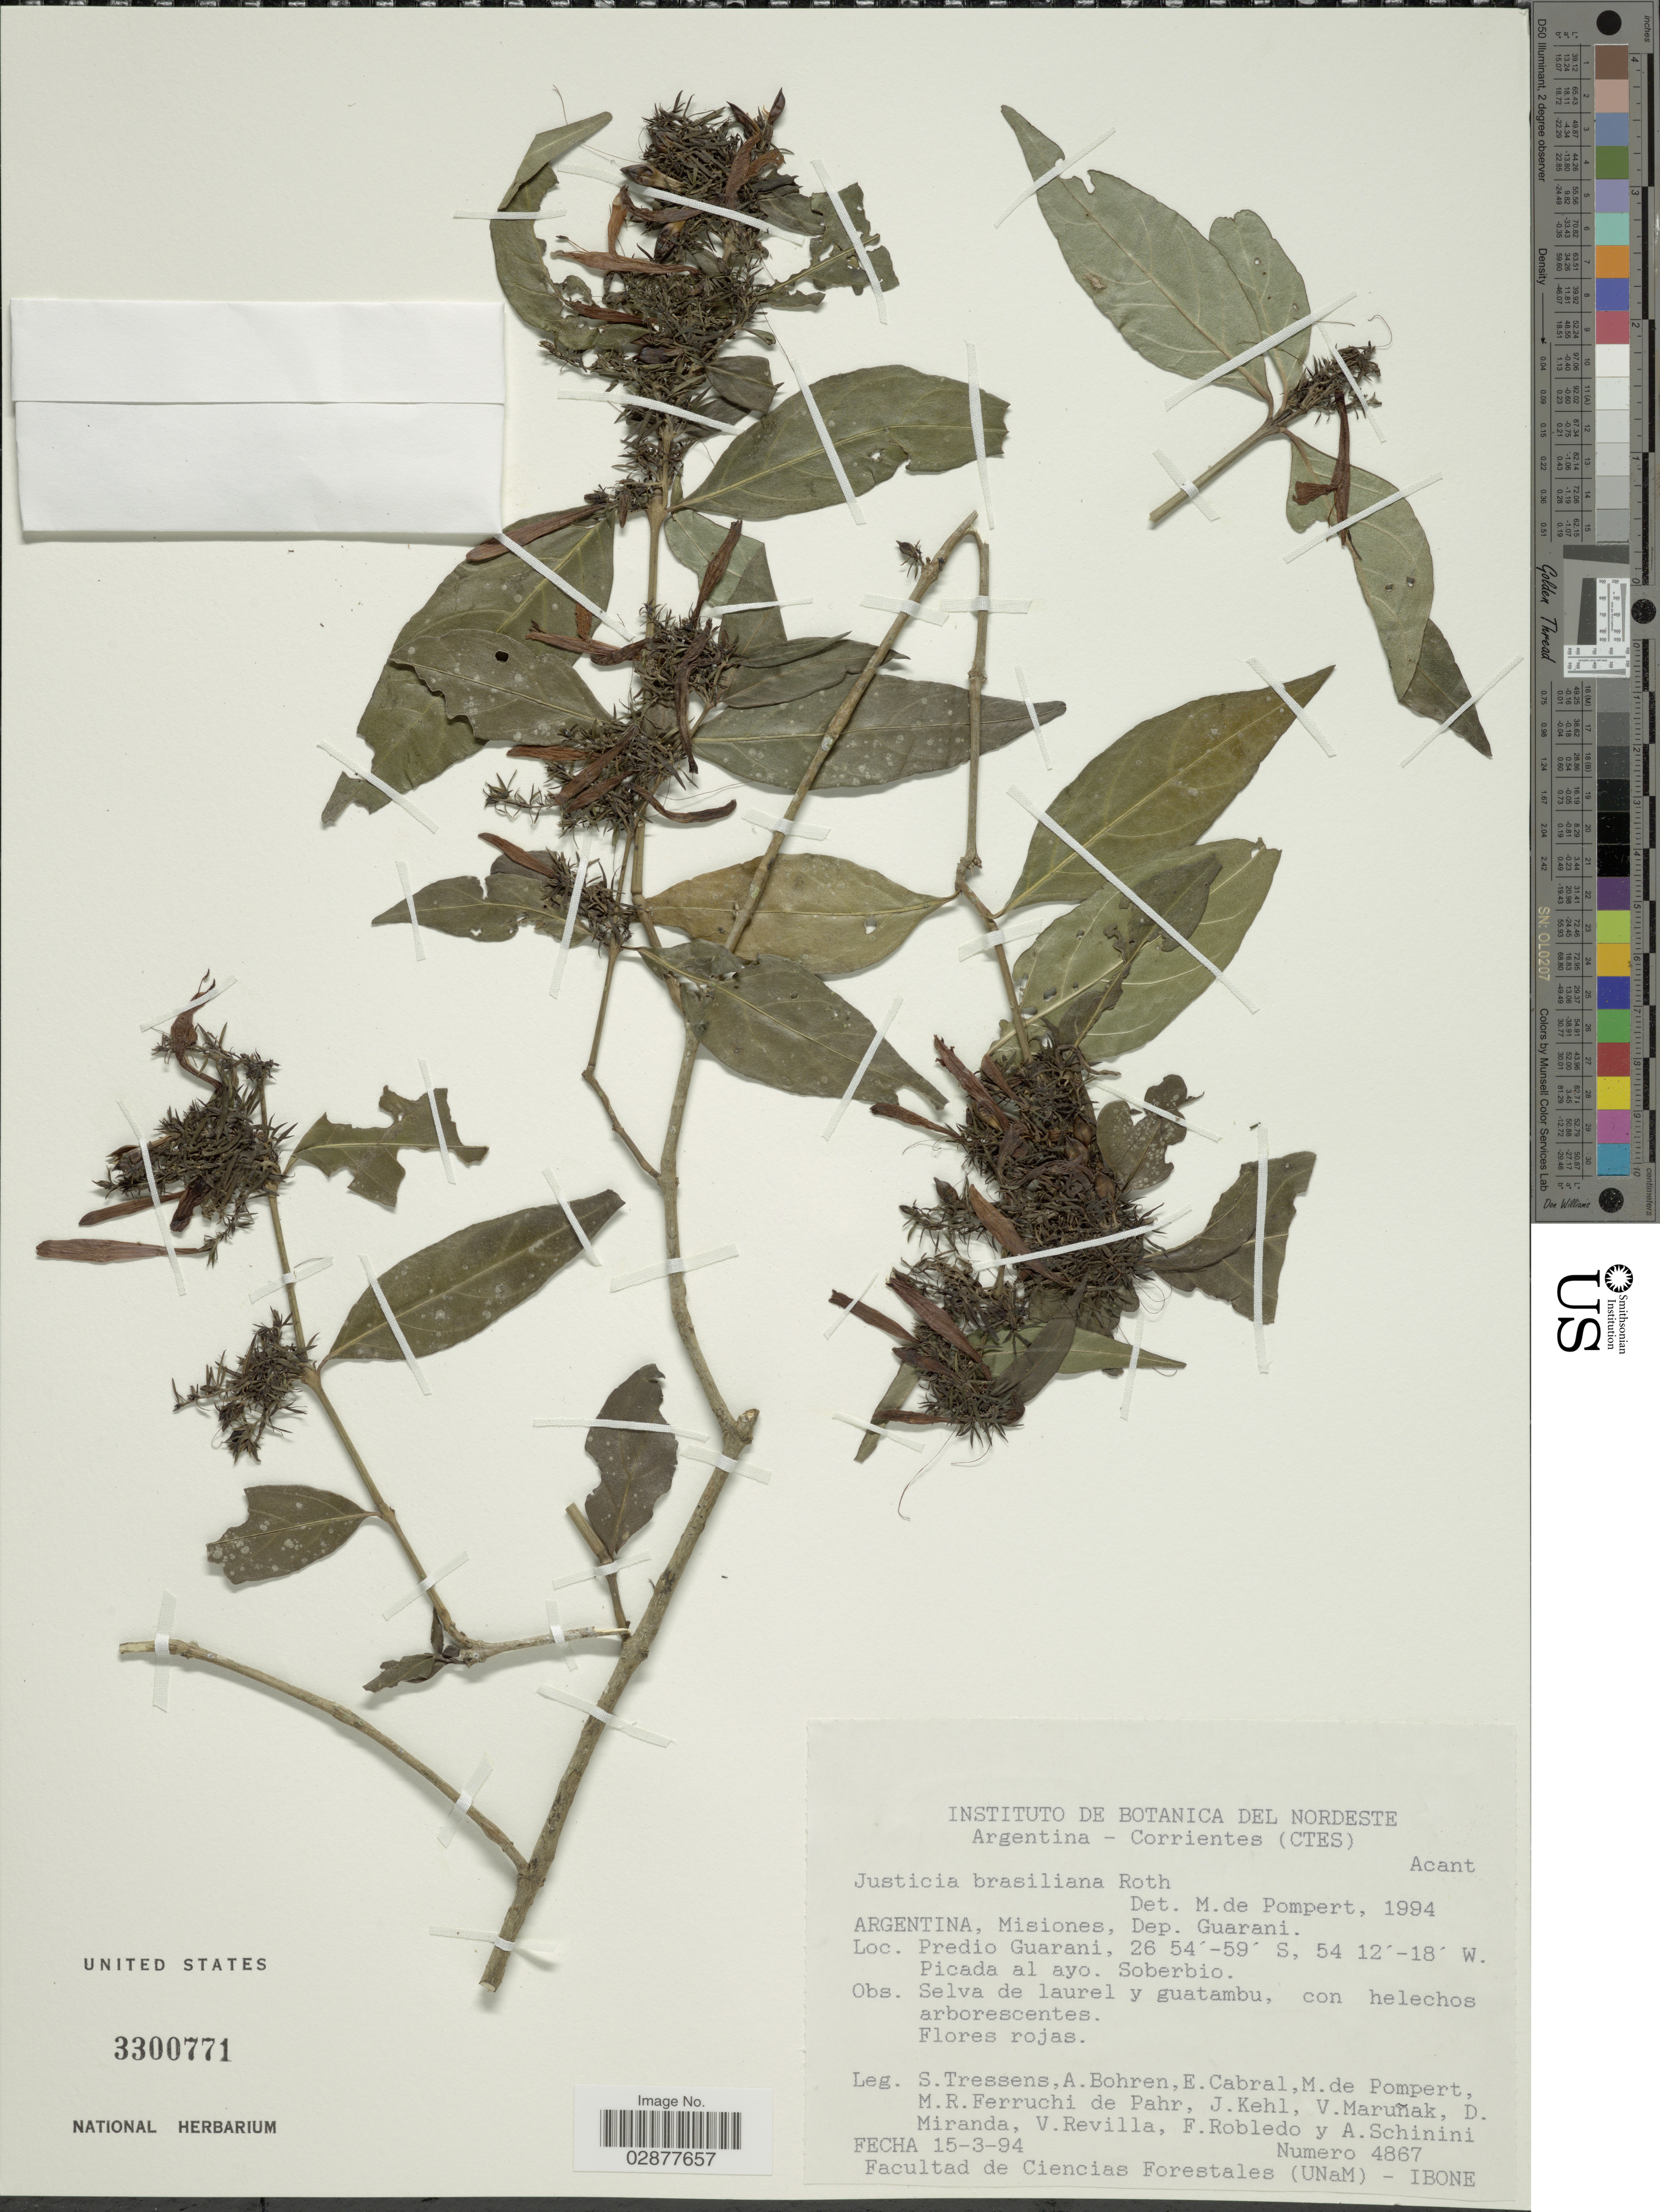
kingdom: Plantae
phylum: Tracheophyta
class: Magnoliopsida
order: Lamiales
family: Acanthaceae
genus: Justicia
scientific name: Justicia brasiliana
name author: Roth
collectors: S. Tressens, A. Bohren, E. Cabral, M. de Pompert & et al.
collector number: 4867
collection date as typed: Transcribed d/m/y: 15/3/94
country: Argentina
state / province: Misiones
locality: Dep. Guarani. Predio Guanari. Picada al ayo. Soberbio.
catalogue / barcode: US 3300771